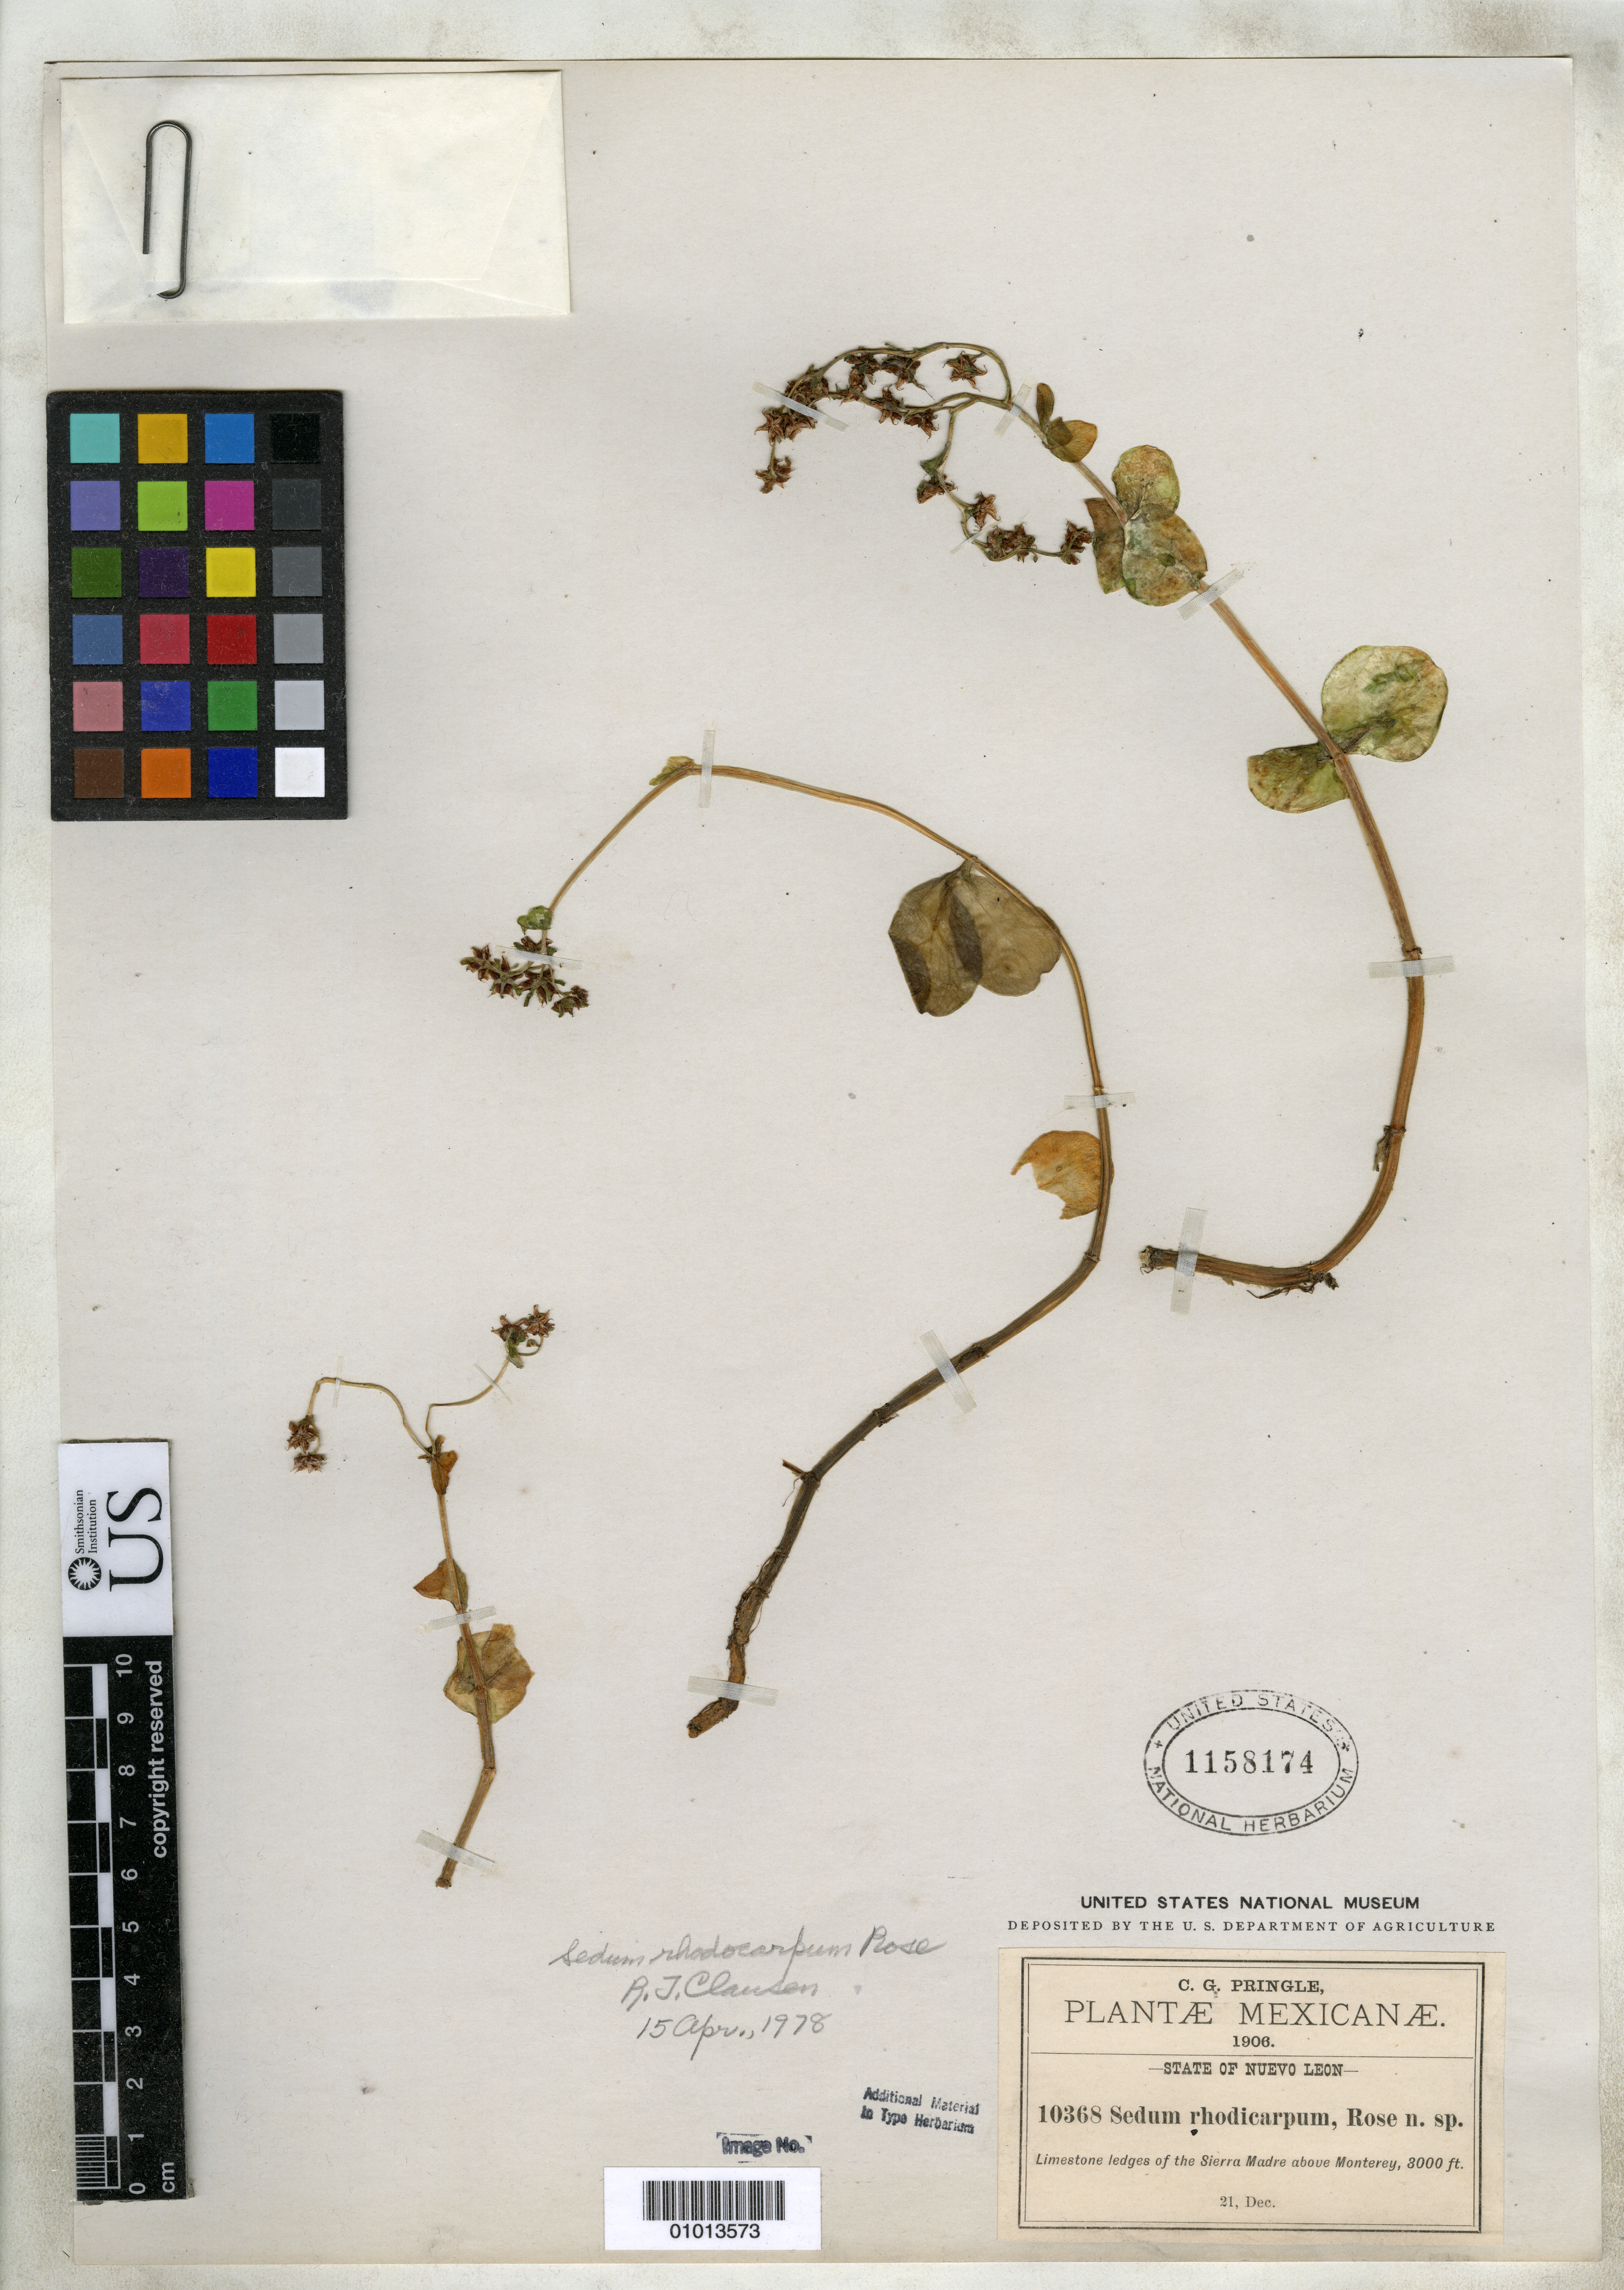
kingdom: Plantae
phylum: Tracheophyta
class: Magnoliopsida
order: Saxifragales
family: Crassulaceae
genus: Sedum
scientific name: Sedum rhodocarpum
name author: Rose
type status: Isotype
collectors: C. G. Pringle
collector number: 10368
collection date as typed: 21 Dec 1906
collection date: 1906-12-21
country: Mexico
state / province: Nuevo León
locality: Limestone ledges of the Sierra Madre above Monterey.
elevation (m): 914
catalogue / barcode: US 1158174